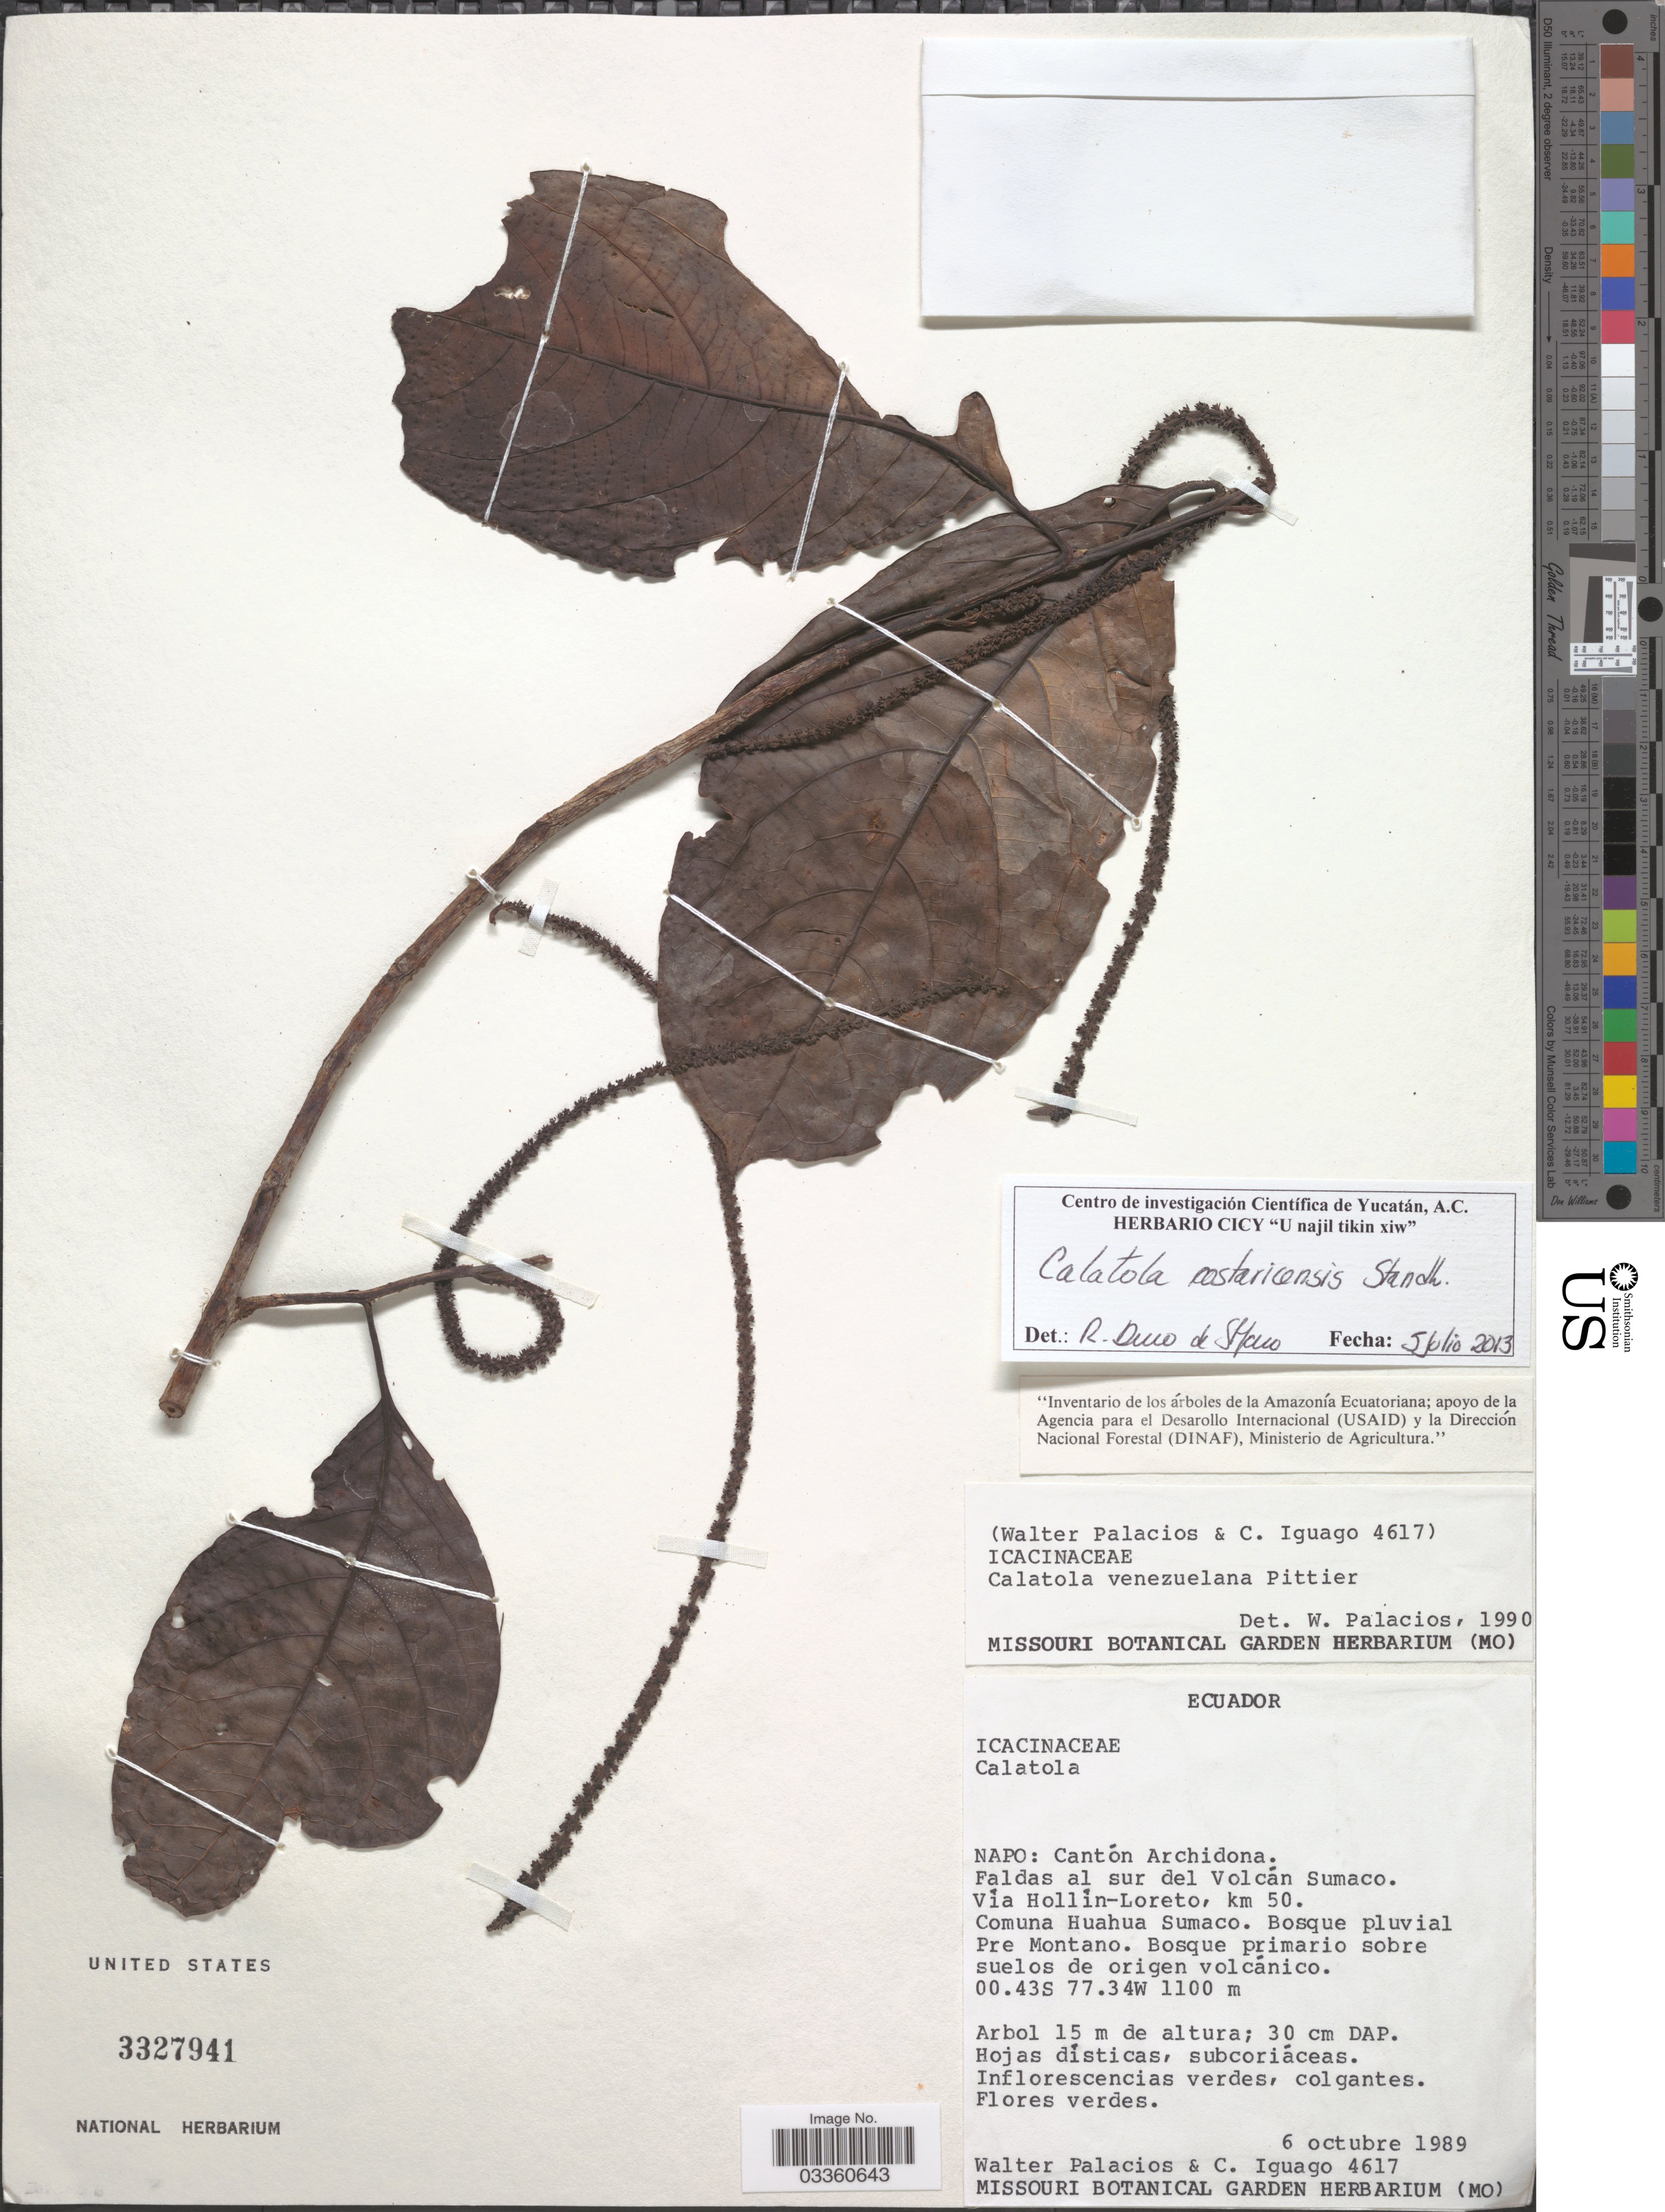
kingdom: Plantae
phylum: Tracheophyta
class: Magnoliopsida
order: Metteniusales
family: Metteniusaceae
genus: Calatola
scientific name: Calatola costaricensis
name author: Standl.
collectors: W. Palacios & C. Iguago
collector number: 4617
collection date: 1989-10-06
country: Ecuador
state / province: Napo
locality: Cantón Archidona, Faldas al sur del Volcán Sumaco. Vía Hollín-Loreto, km 50. Comuna Huahua Sumaco.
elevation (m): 1100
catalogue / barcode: US 3327941